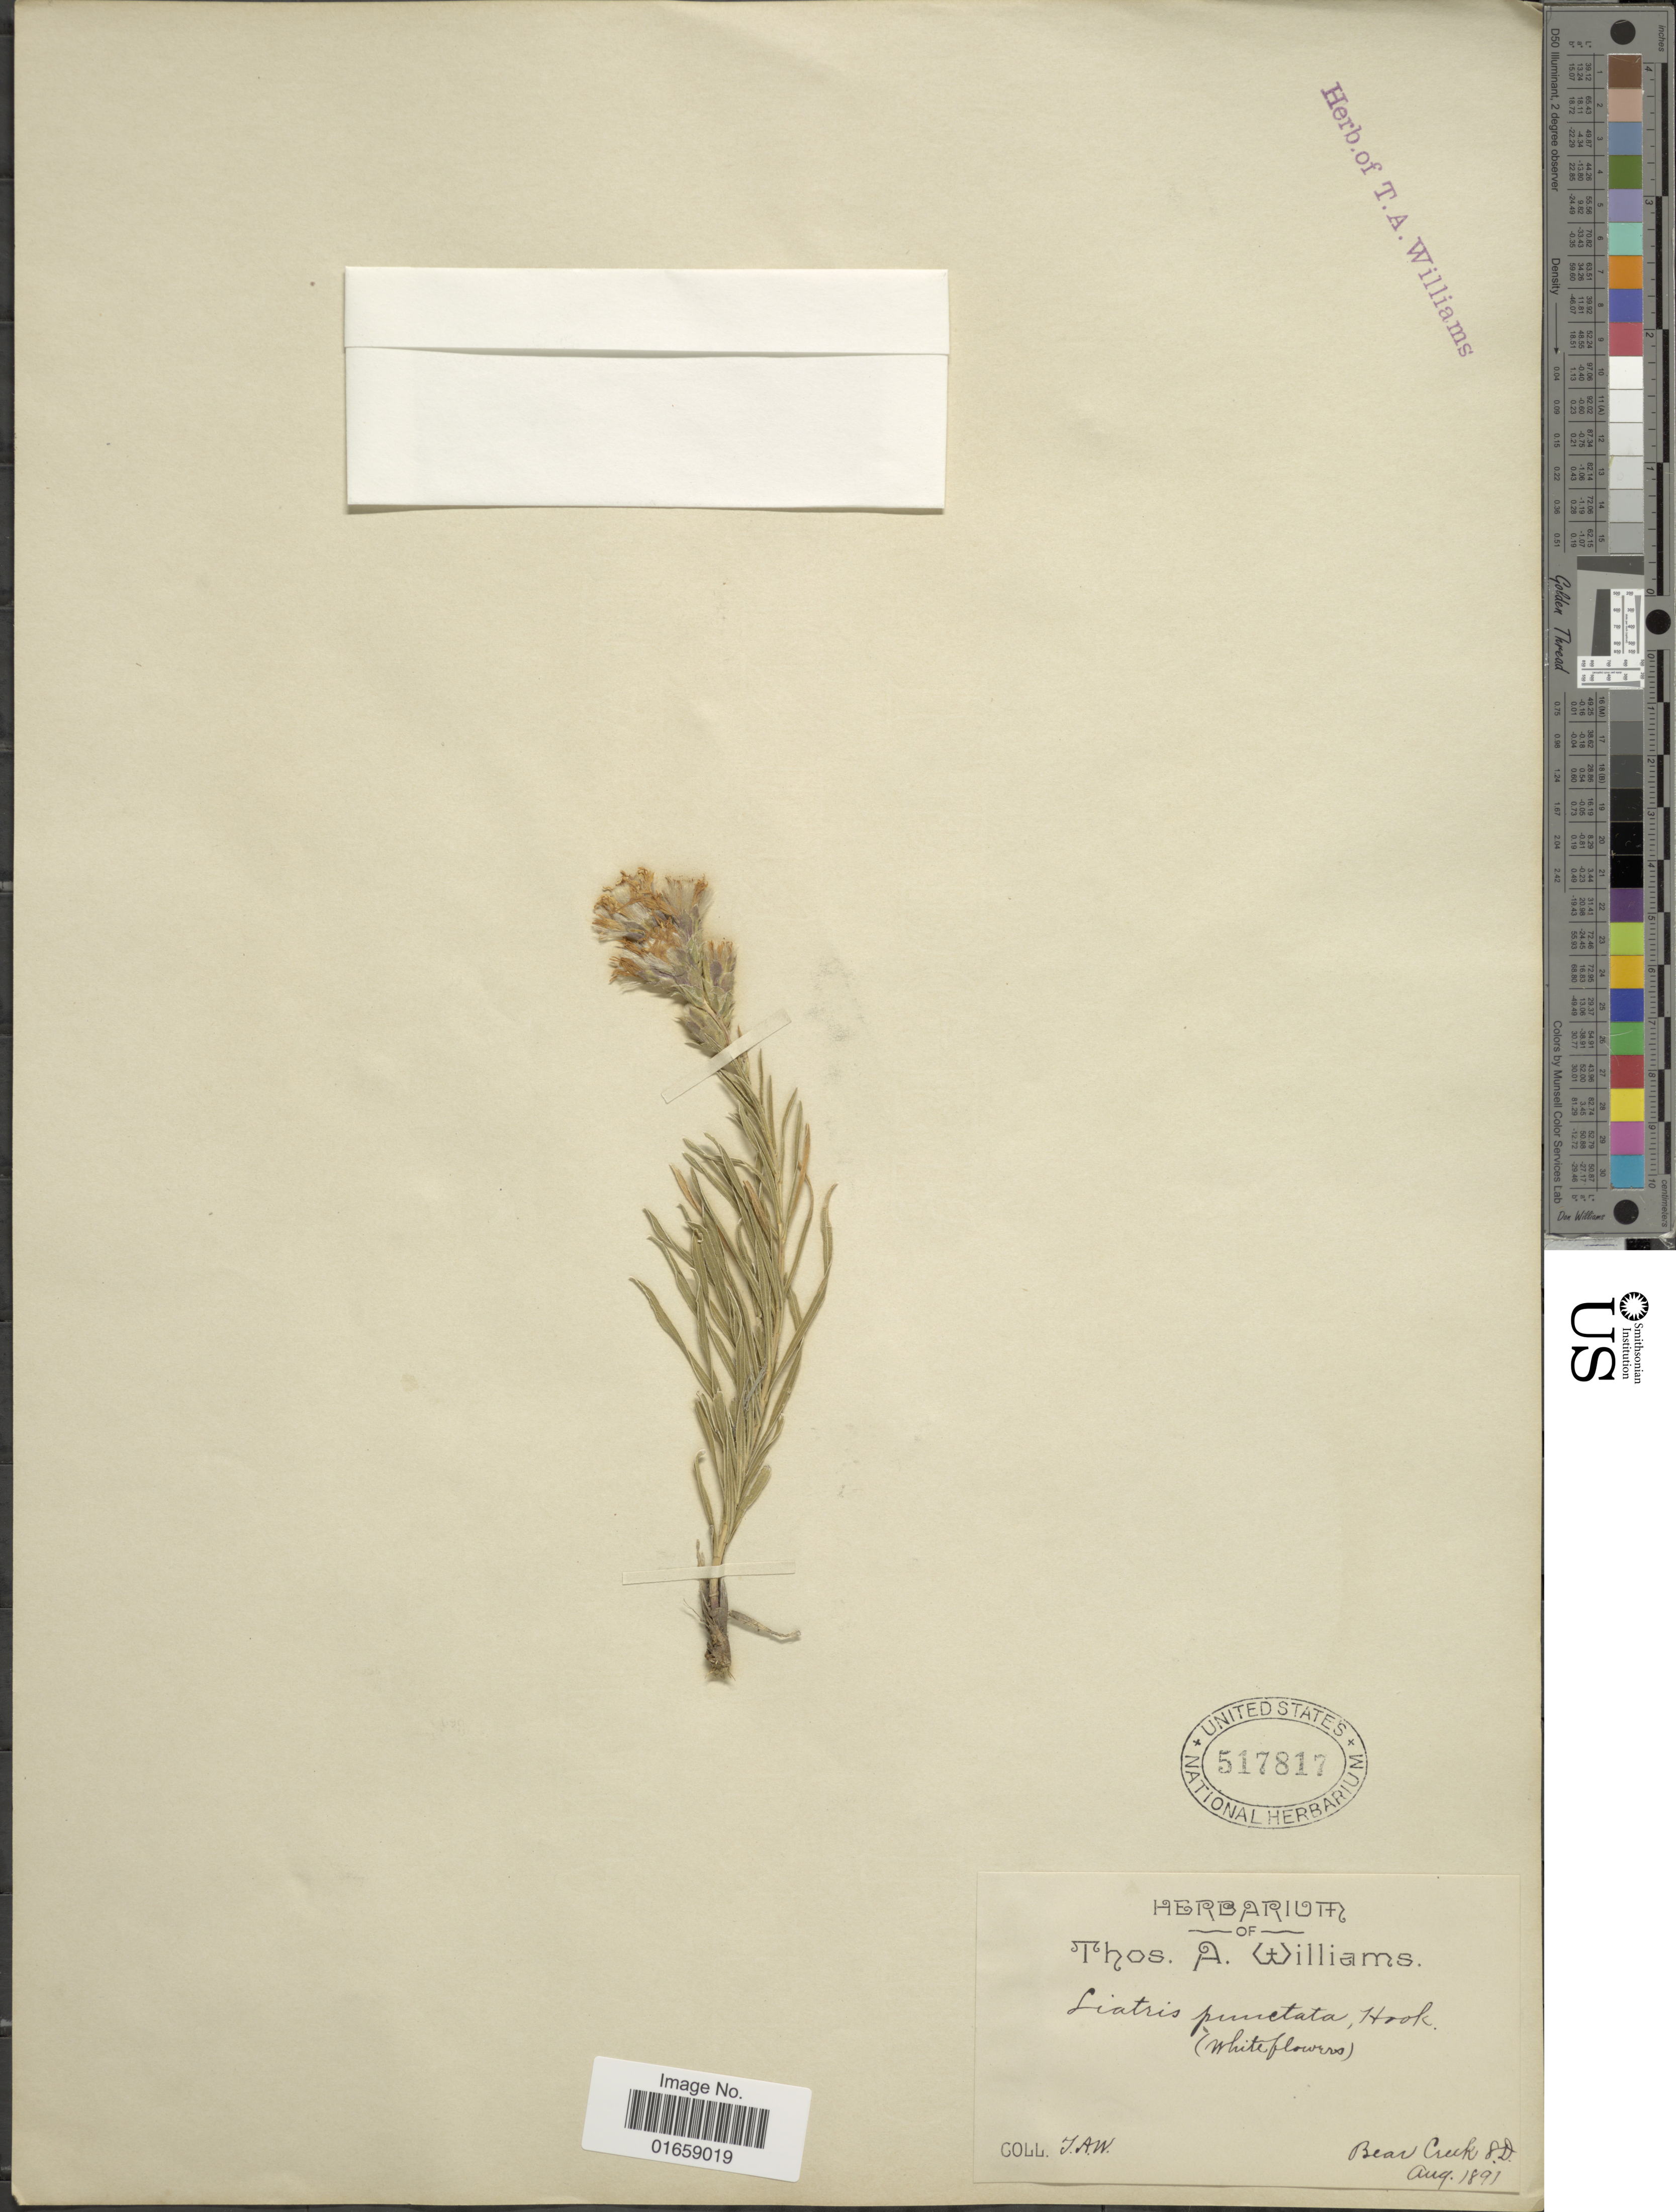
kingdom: Plantae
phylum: Tracheophyta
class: Magnoliopsida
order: Asterales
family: Asteraceae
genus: Liatris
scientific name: Liatris punctata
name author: Hook.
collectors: T. A. Williams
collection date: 1891-08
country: United States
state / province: South Dakota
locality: Bear Creek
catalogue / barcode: US 517817